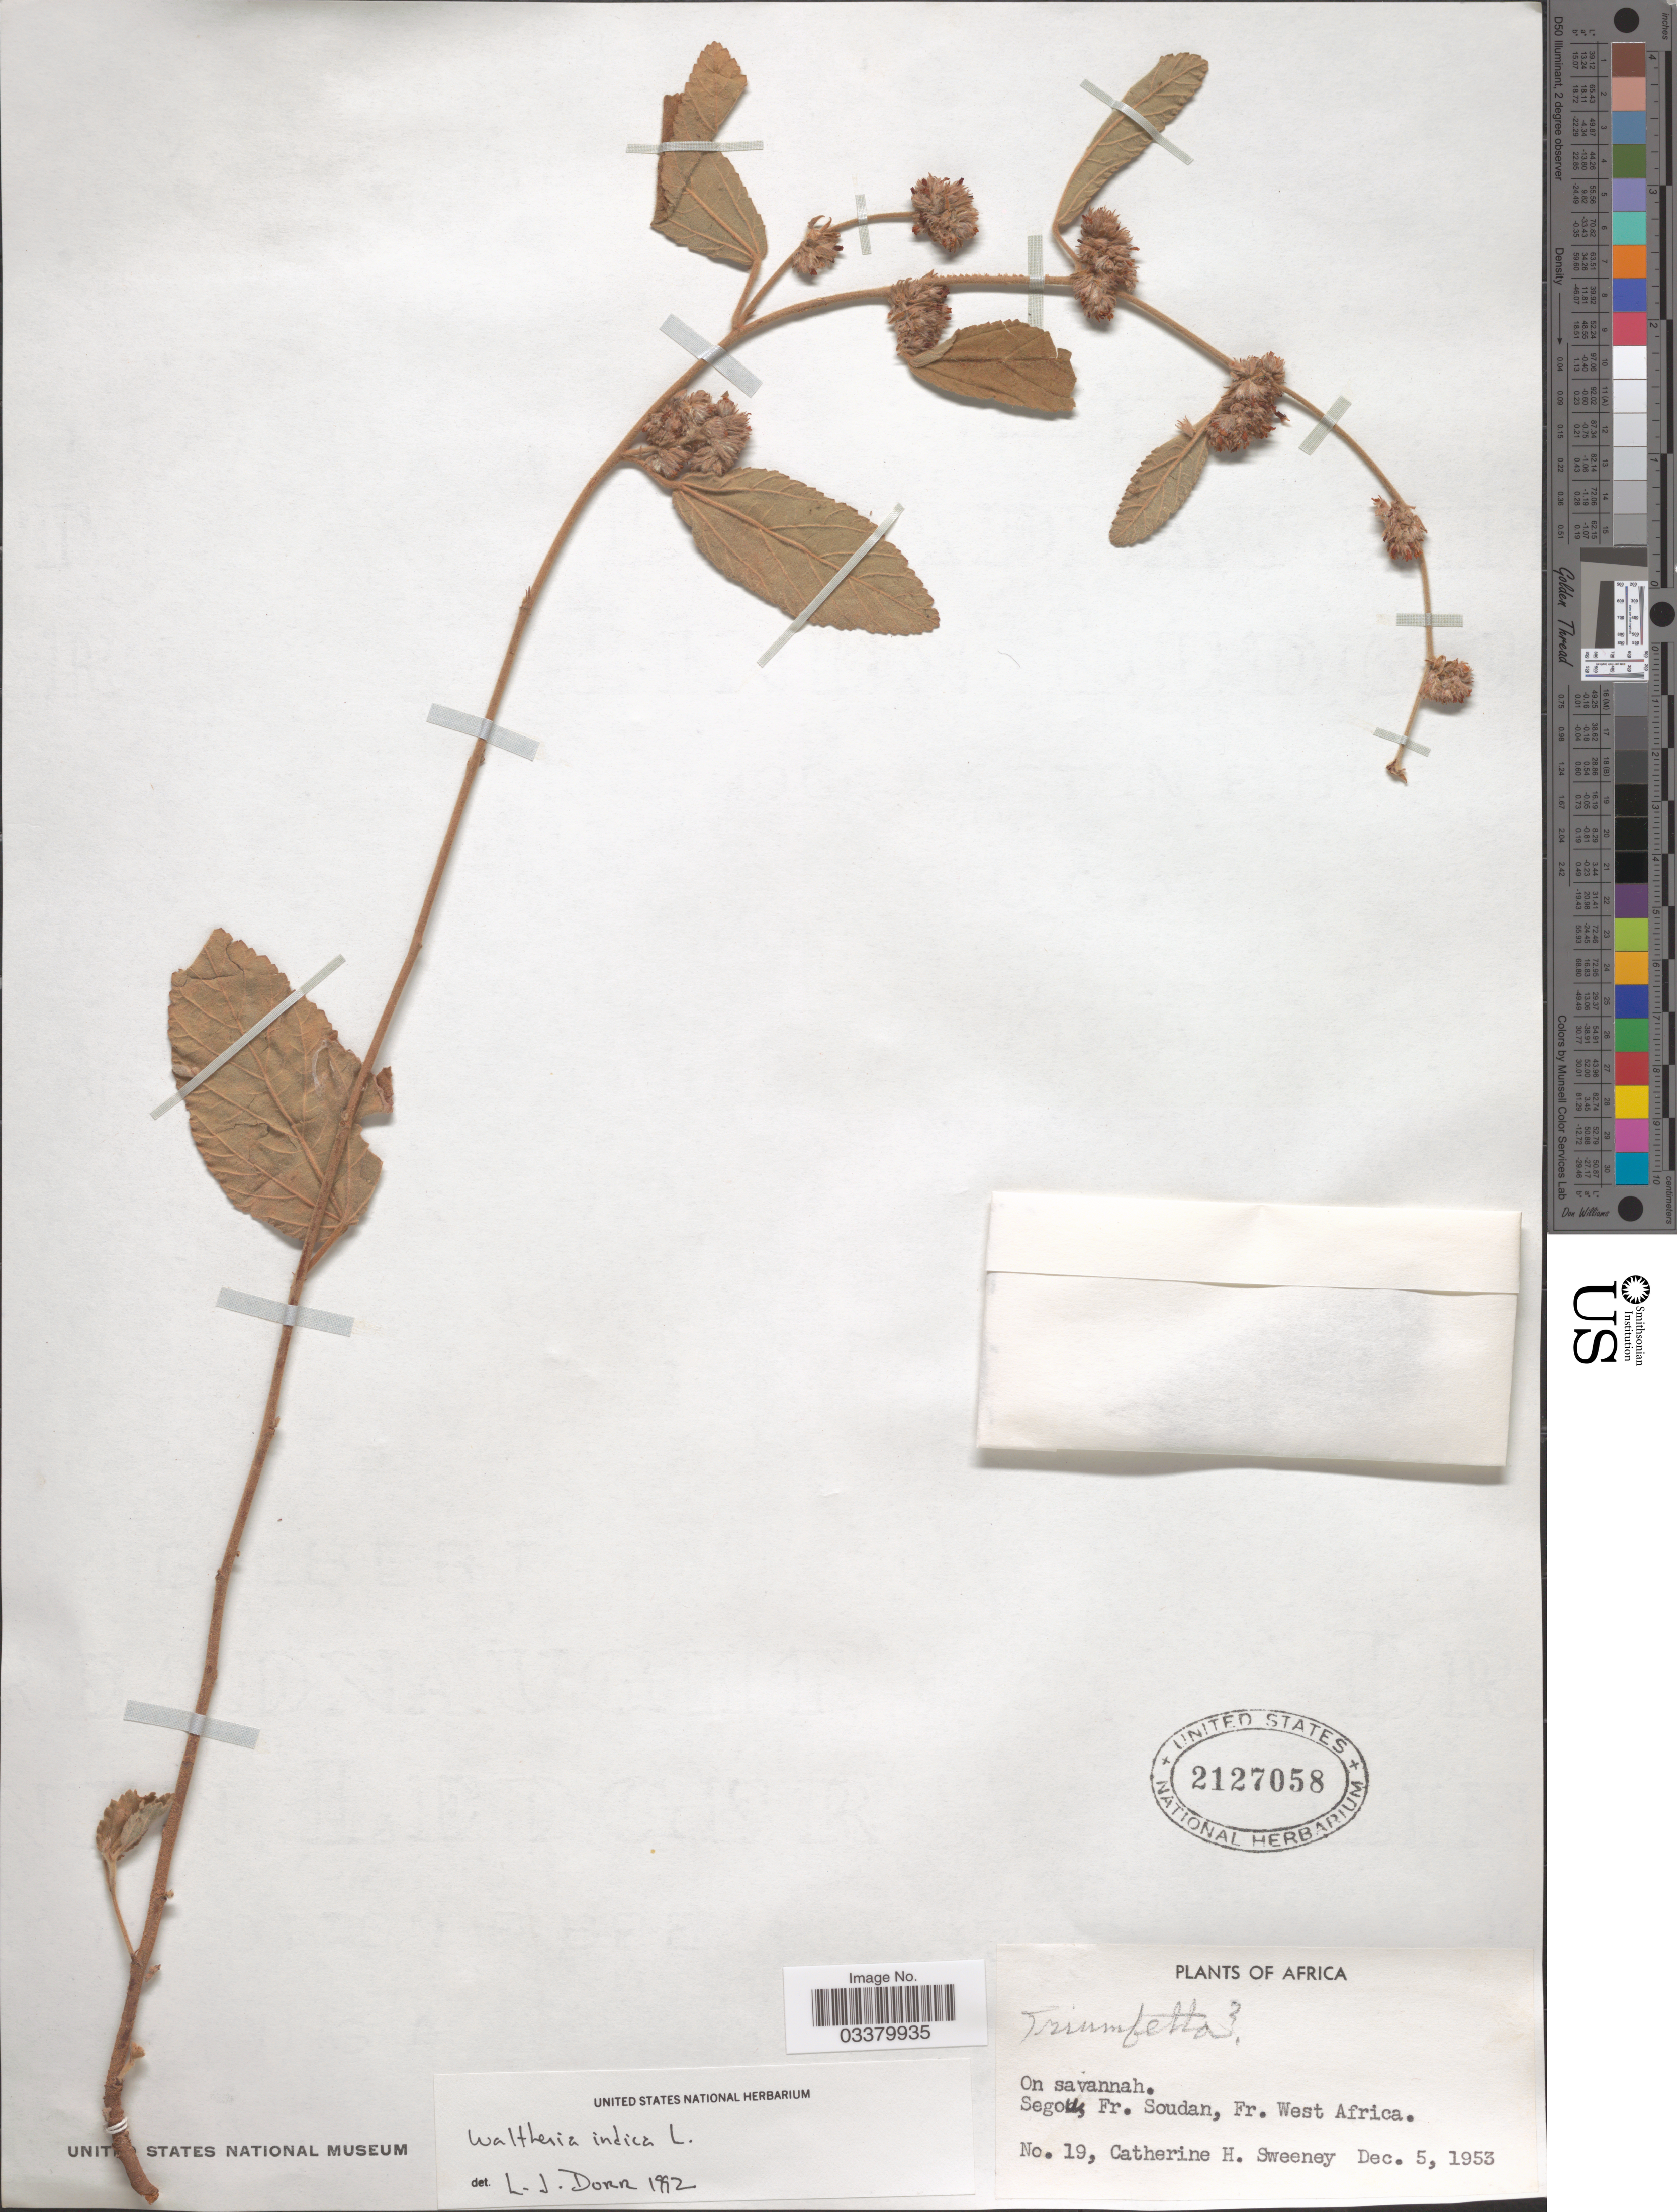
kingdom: Plantae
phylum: Tracheophyta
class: Magnoliopsida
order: Malvales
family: Malvaceae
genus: Waltheria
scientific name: Waltheria indica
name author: L.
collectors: C. Sweeney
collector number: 19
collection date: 1953-12-05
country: Mali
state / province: Segou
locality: Segou, Fr. Soudan, Fr. West Africa.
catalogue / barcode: US 2127058